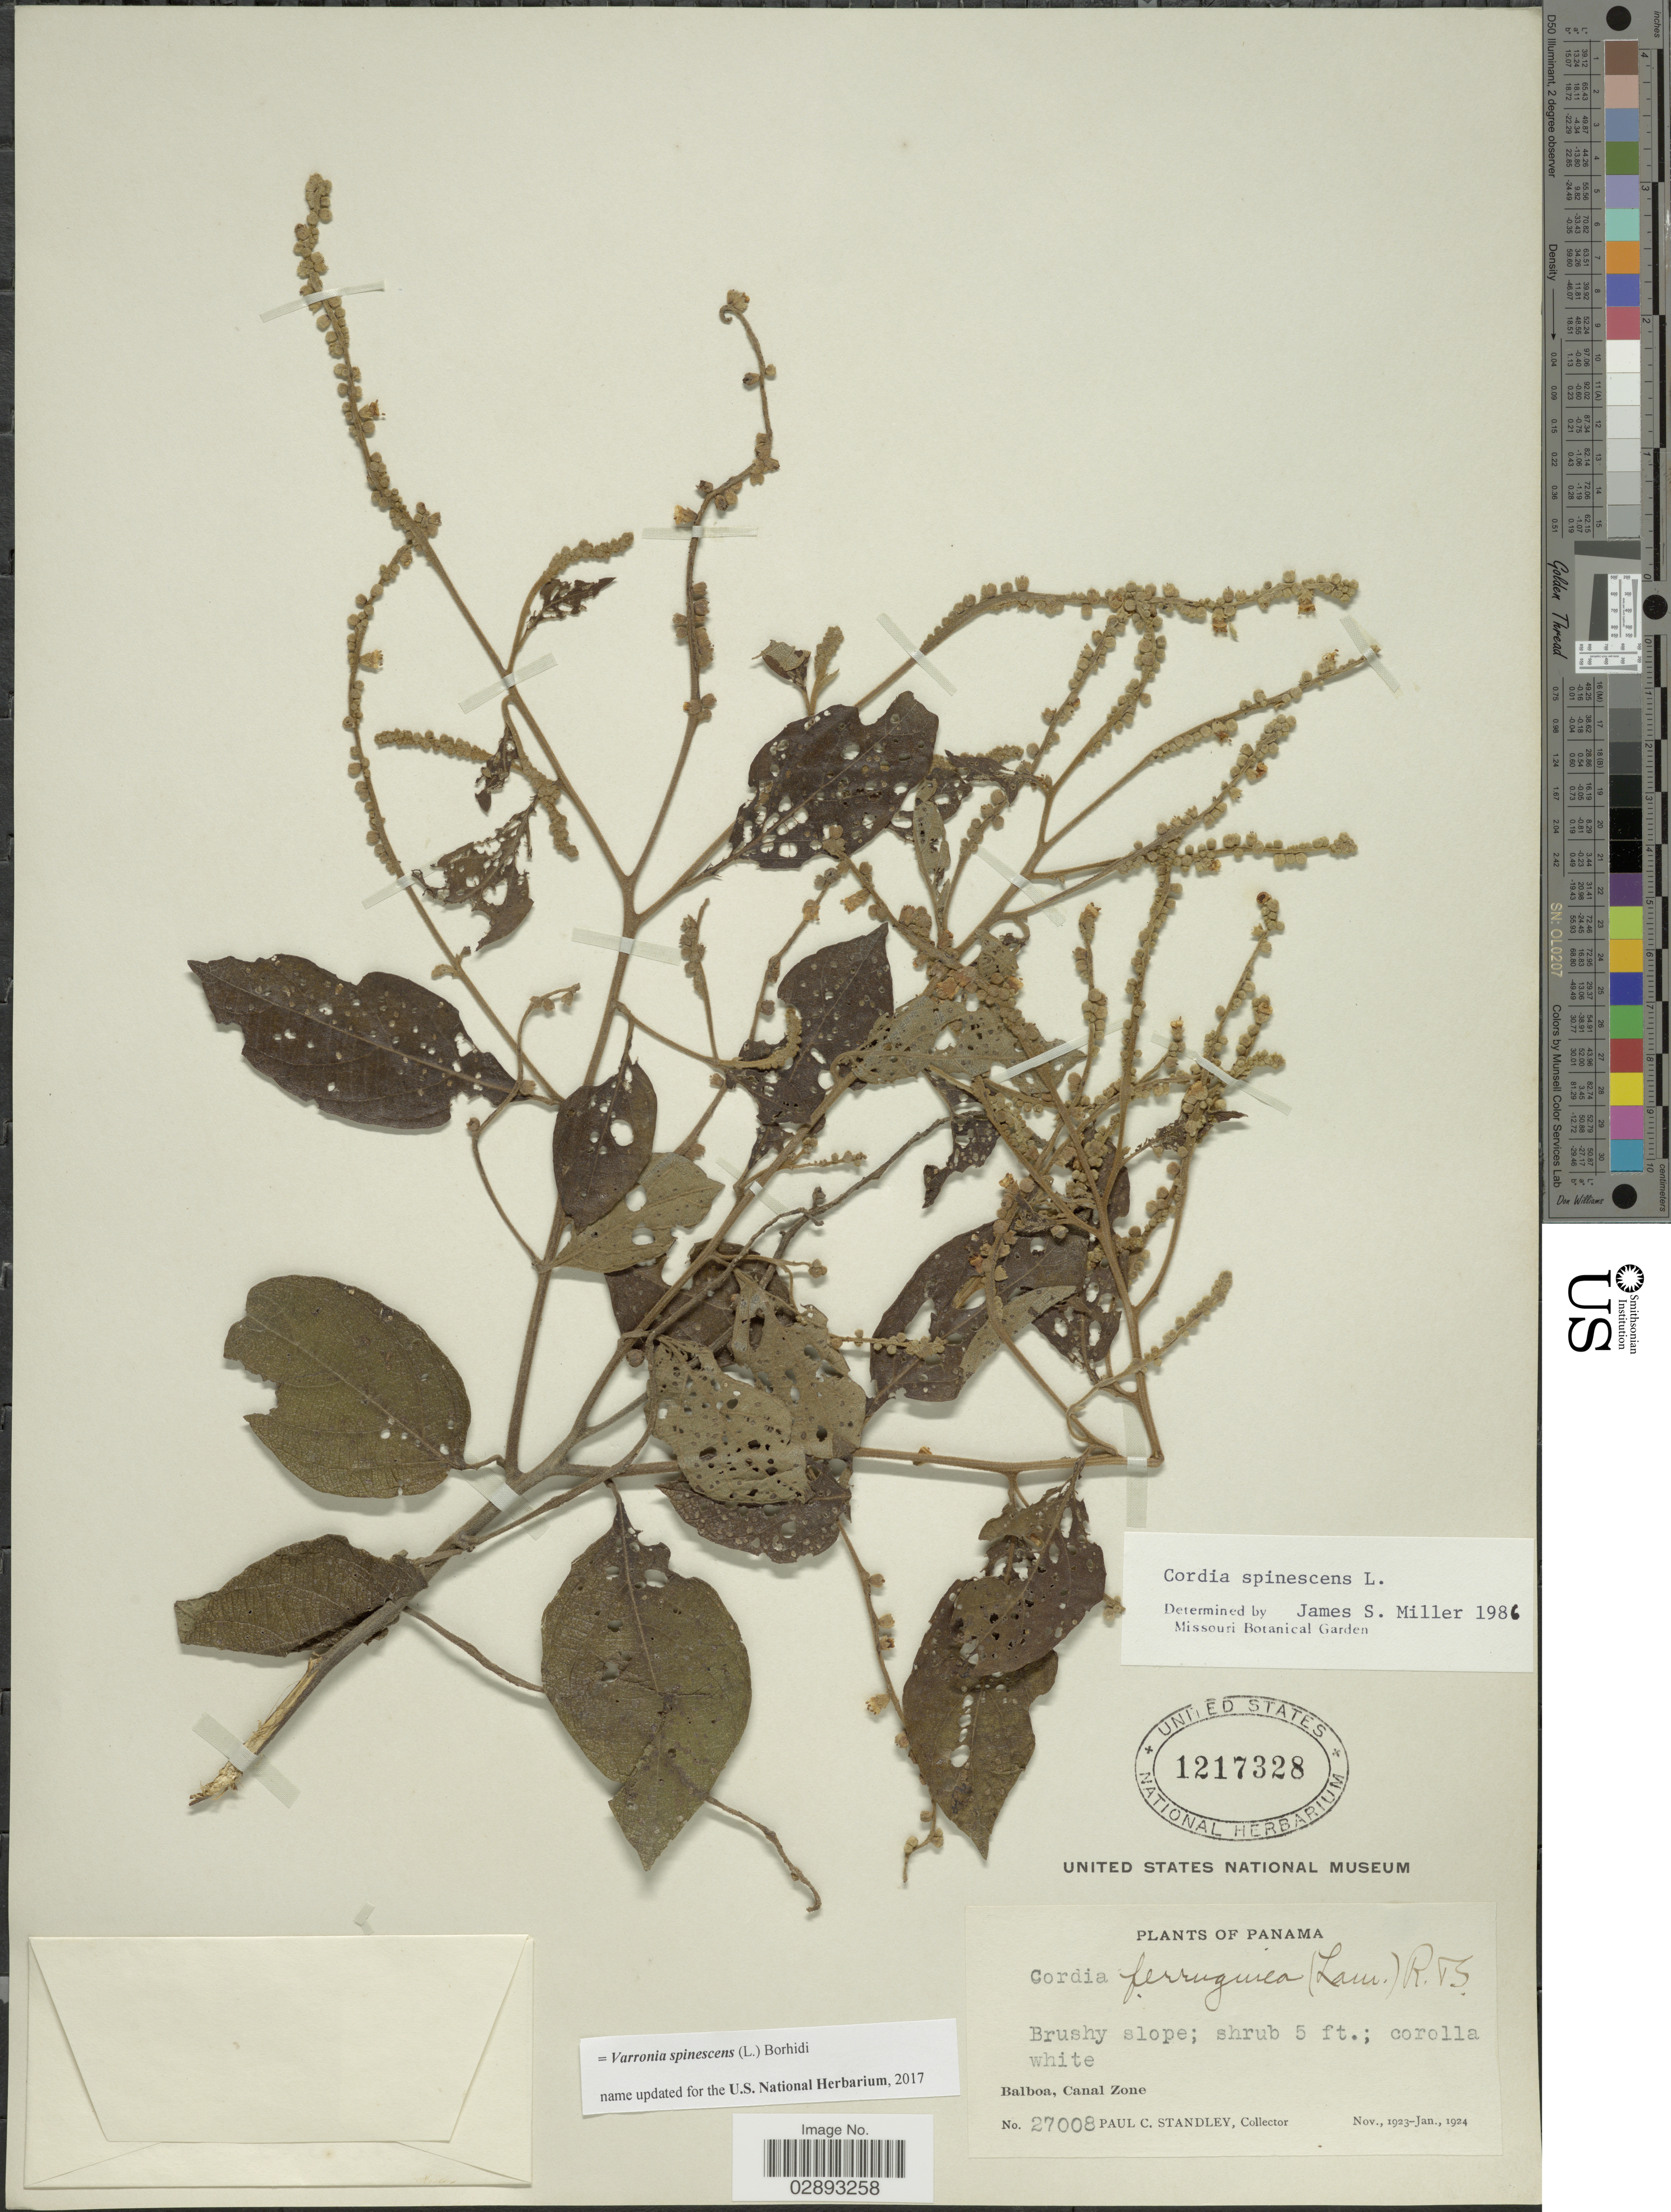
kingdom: Plantae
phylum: Tracheophyta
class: Magnoliopsida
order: Boraginales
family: Cordiaceae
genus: Varronia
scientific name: Varronia spinescens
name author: (L.) Borhidi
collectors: P. C. Standley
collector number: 27008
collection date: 1923-11/1924-01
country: Panama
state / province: Colón / Panamá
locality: Balboa, Canal Zone.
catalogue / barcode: US 1217328